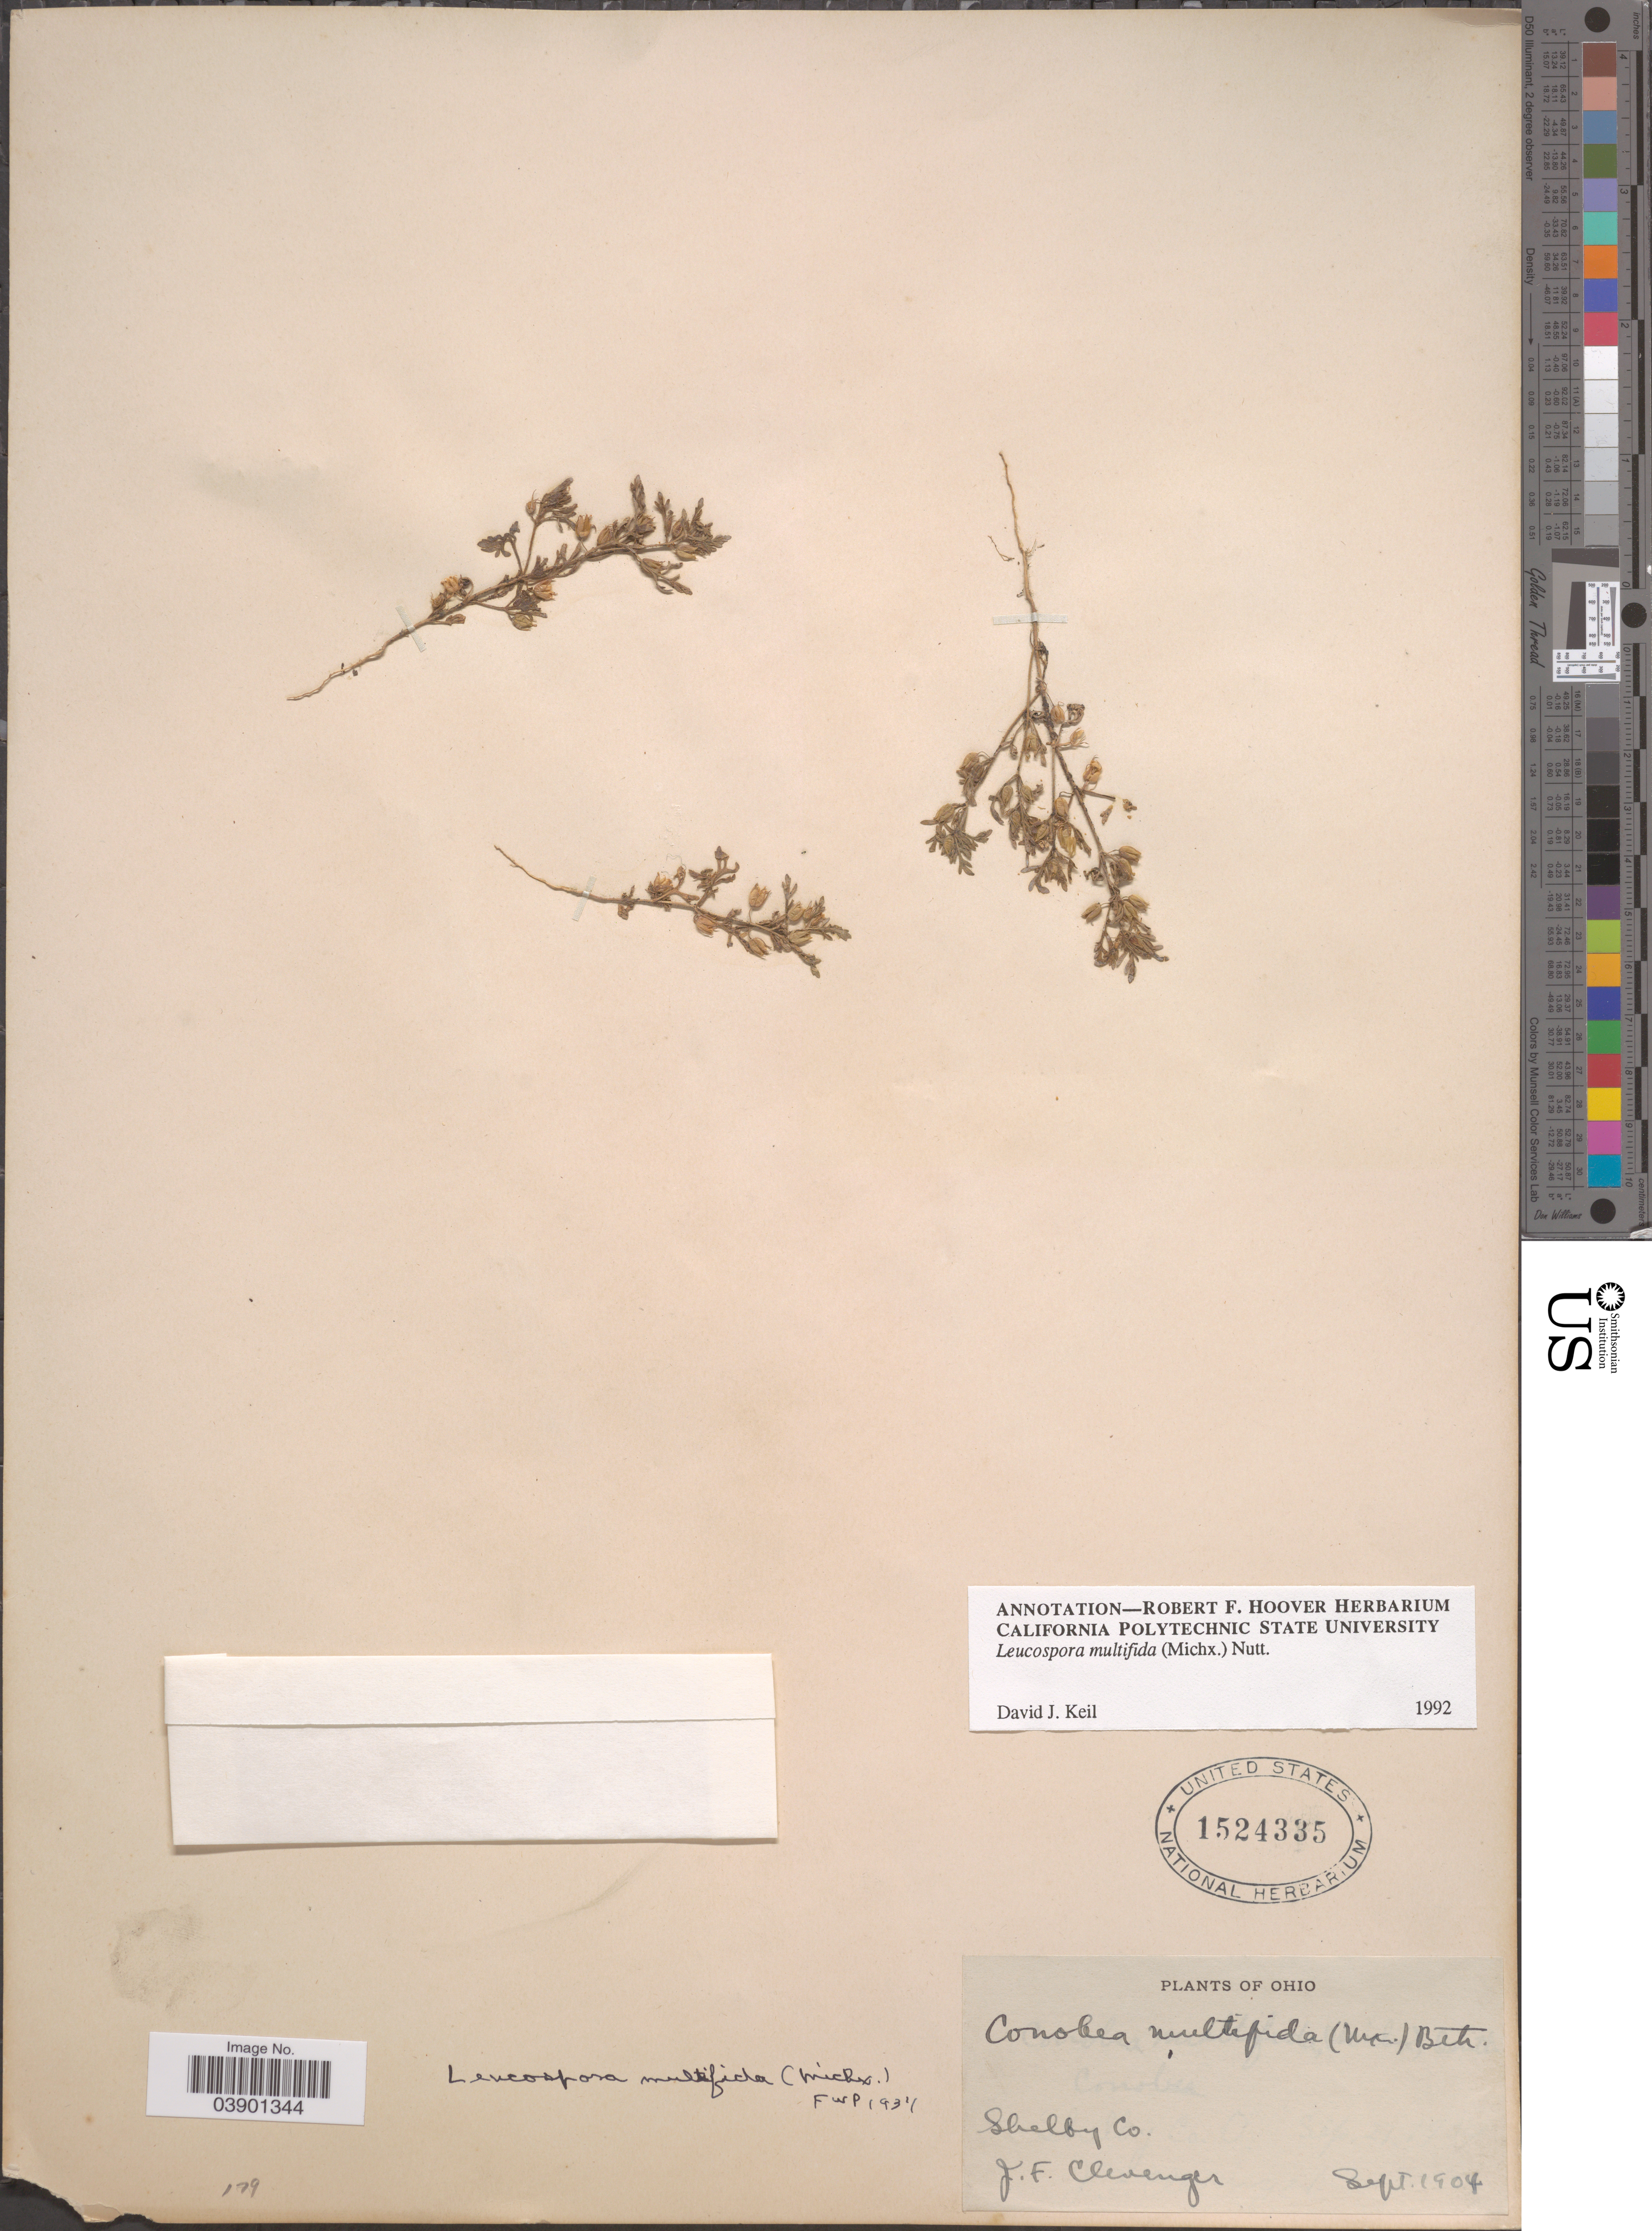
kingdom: Plantae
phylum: Tracheophyta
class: Magnoliopsida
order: Lamiales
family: Plantaginaceae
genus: Leucospora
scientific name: Leucospora multifida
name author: (Michx.) Nutt.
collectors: J. F. Clevenger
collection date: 1904-09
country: United States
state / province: Ohio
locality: Shelby Co.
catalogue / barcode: US 1524335